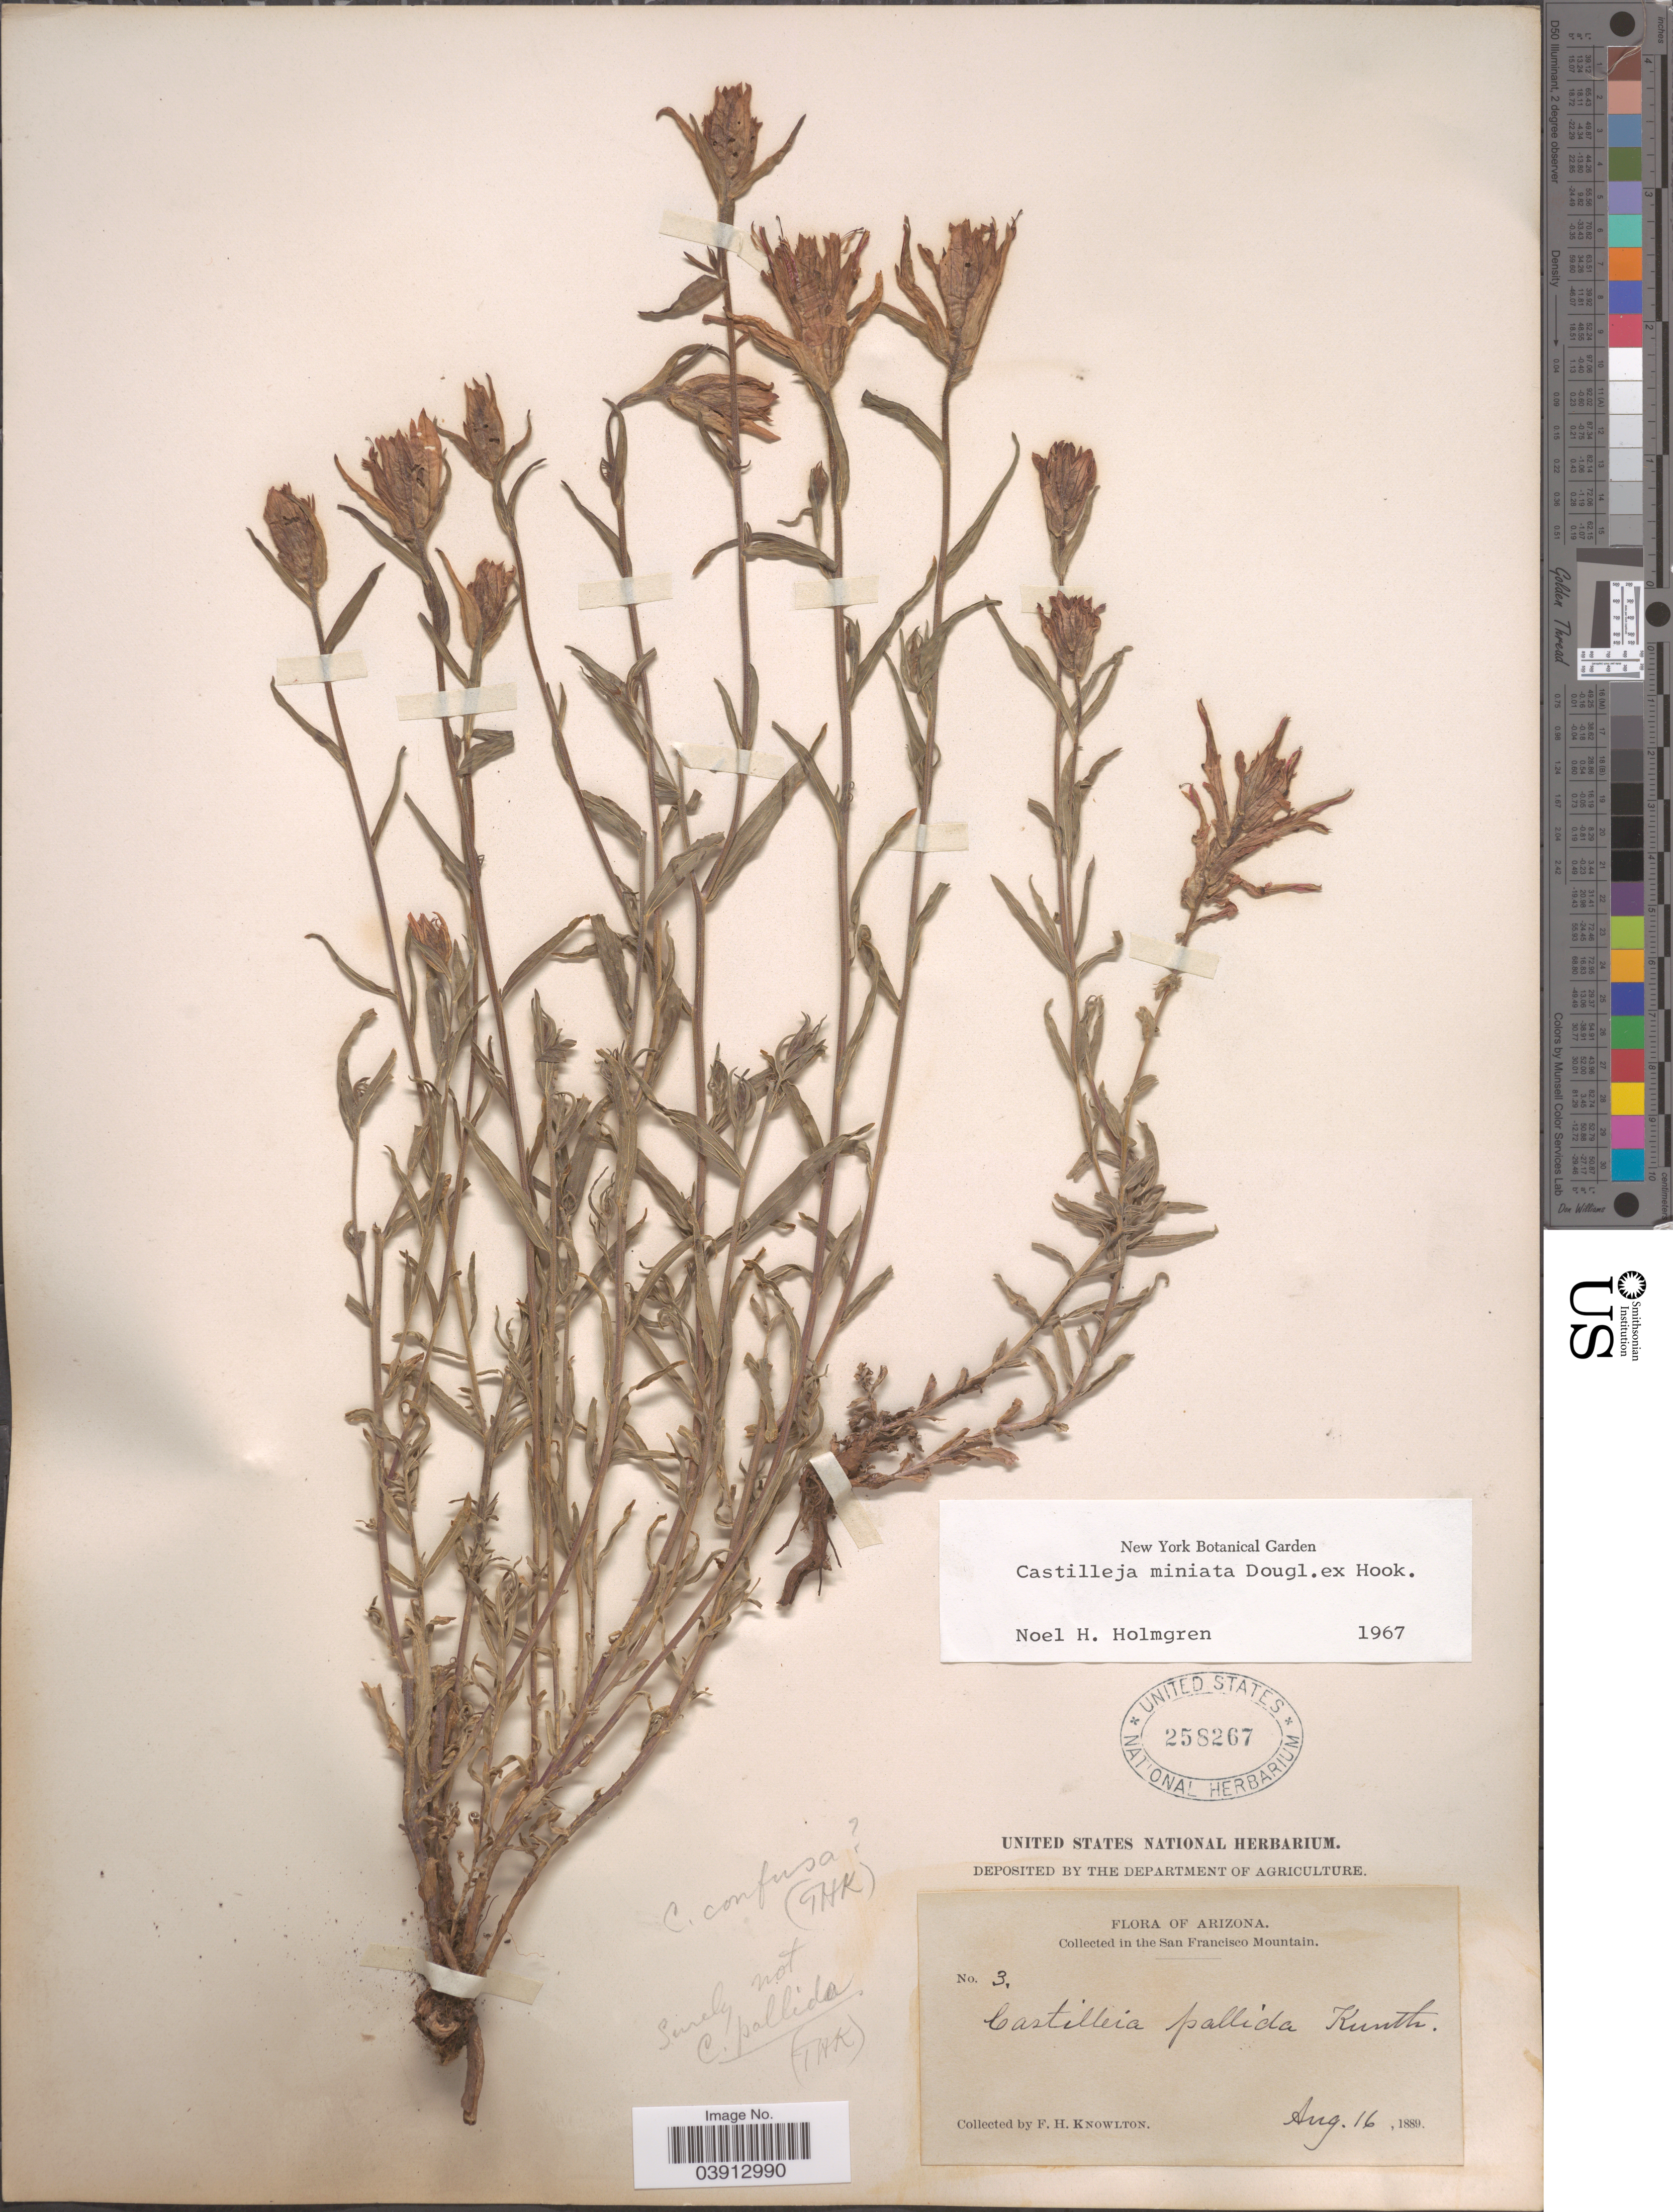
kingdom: Plantae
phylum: Tracheophyta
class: Magnoliopsida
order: Lamiales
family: Orobanchaceae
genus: Castilleja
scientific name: Castilleja miniata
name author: Douglas ex Hook.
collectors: F. H. Knowlton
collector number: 3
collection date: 1889-08-16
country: United States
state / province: Arizona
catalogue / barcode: US 258267